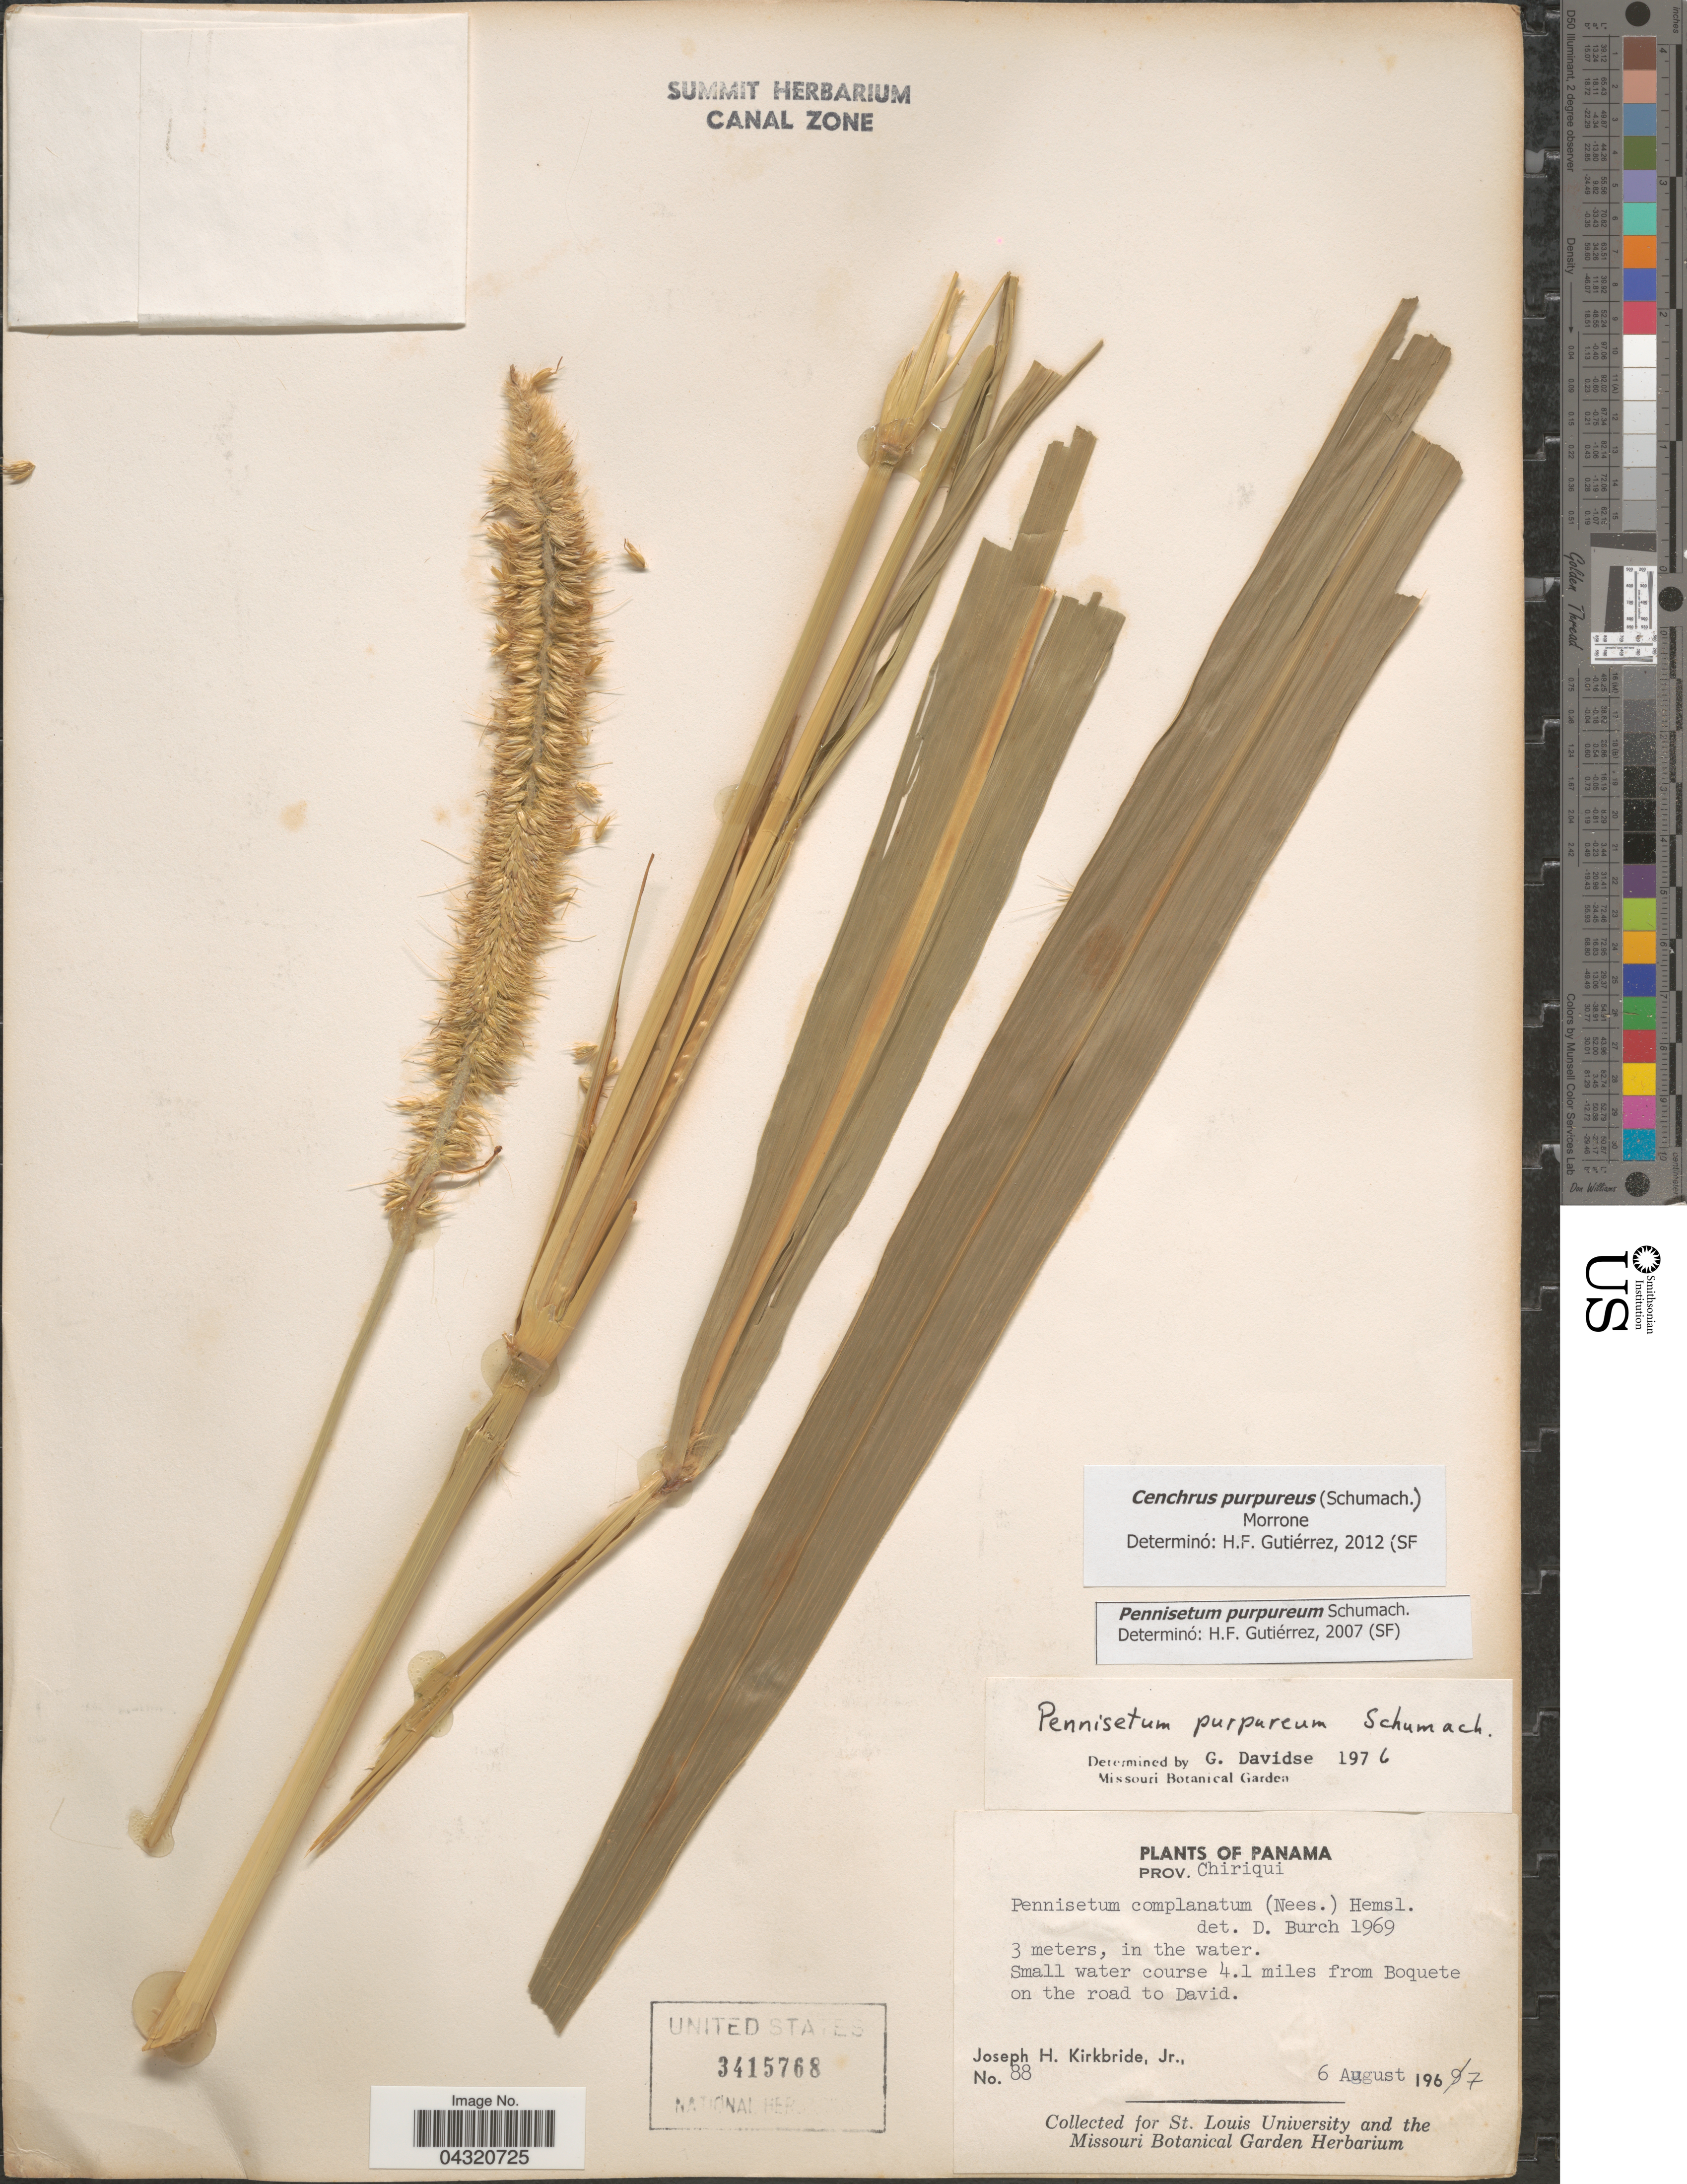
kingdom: Plantae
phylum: Tracheophyta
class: Liliopsida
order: Poales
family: Poaceae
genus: Cenchrus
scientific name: Cenchrus purpureus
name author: (Schumach.) Morrone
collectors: J. H. Kirkbride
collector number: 88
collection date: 1967-08-06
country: Panama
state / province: Chiriqui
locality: Small water course 4.1 miles from Boquete on the road to David.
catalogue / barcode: US 3415768